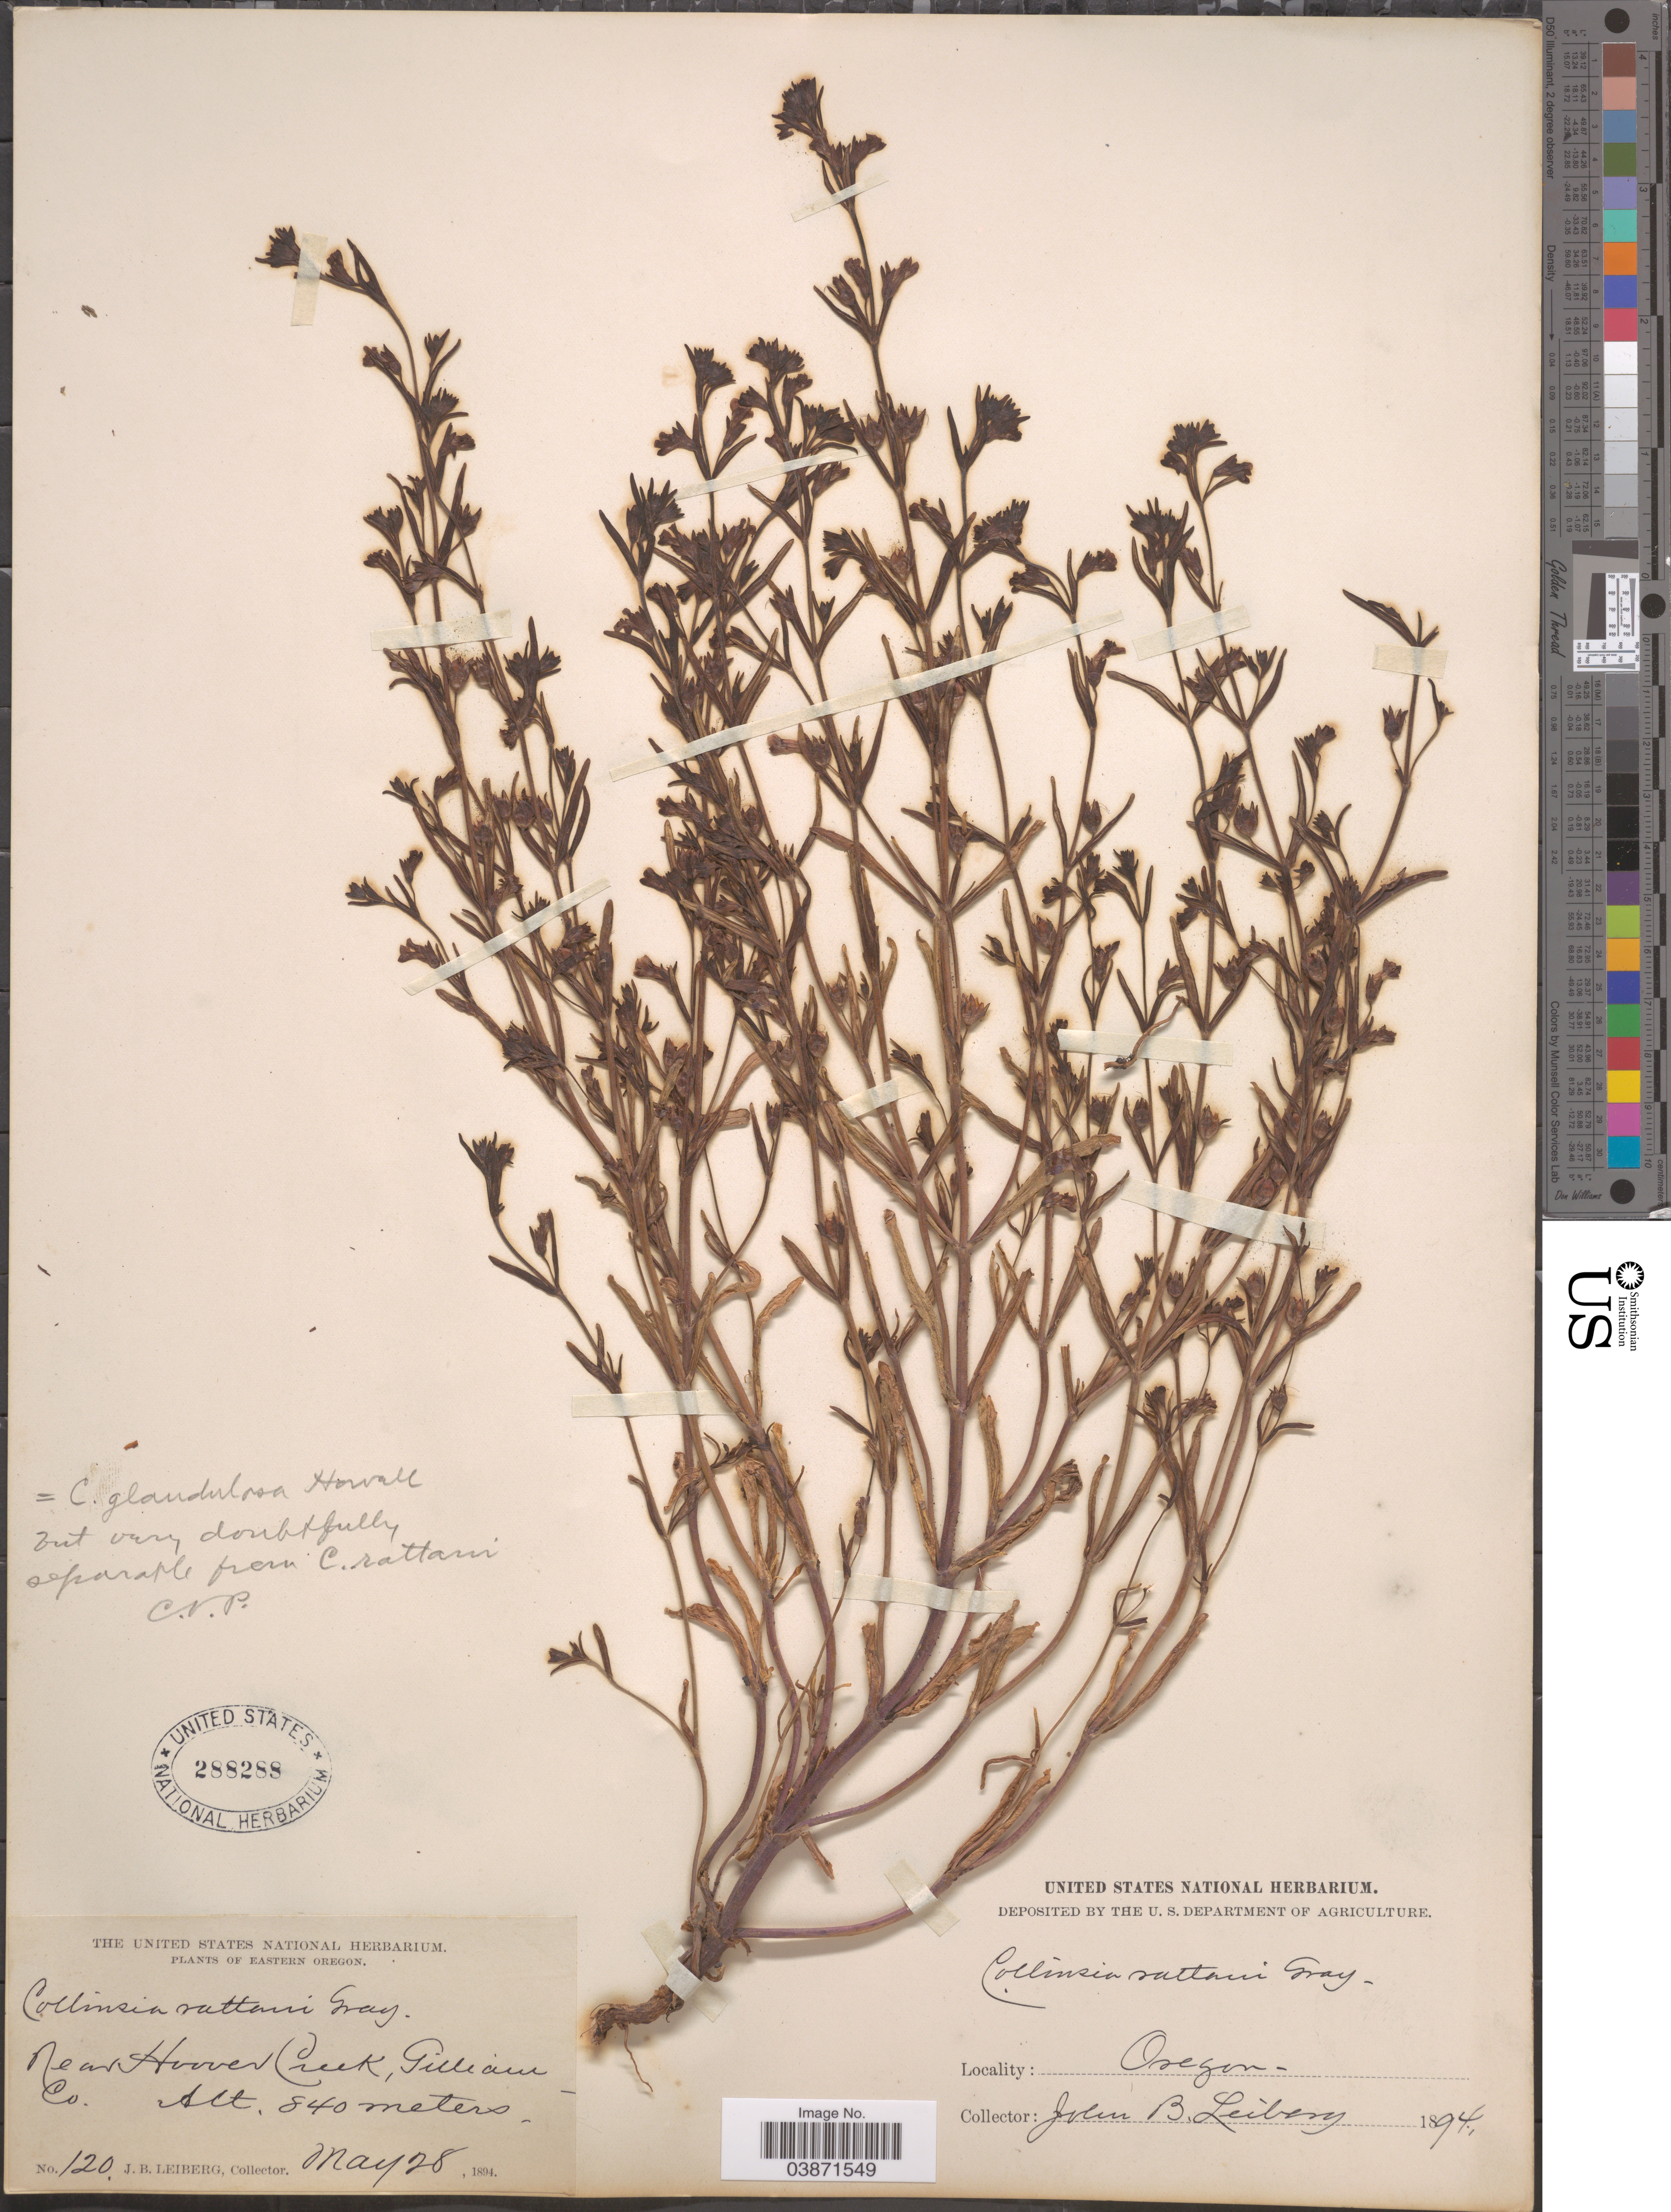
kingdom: Plantae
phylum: Tracheophyta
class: Magnoliopsida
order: Lamiales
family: Plantaginaceae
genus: Collinsia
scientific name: Collinsia rattanii var. typica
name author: Newsom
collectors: J. B. Leiberg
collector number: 120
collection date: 1894-05-28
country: United States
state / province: Oregon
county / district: Gilliam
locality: Eastern Oregon. Near Hoover Creek, Gilliam Co.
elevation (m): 840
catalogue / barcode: US 288288